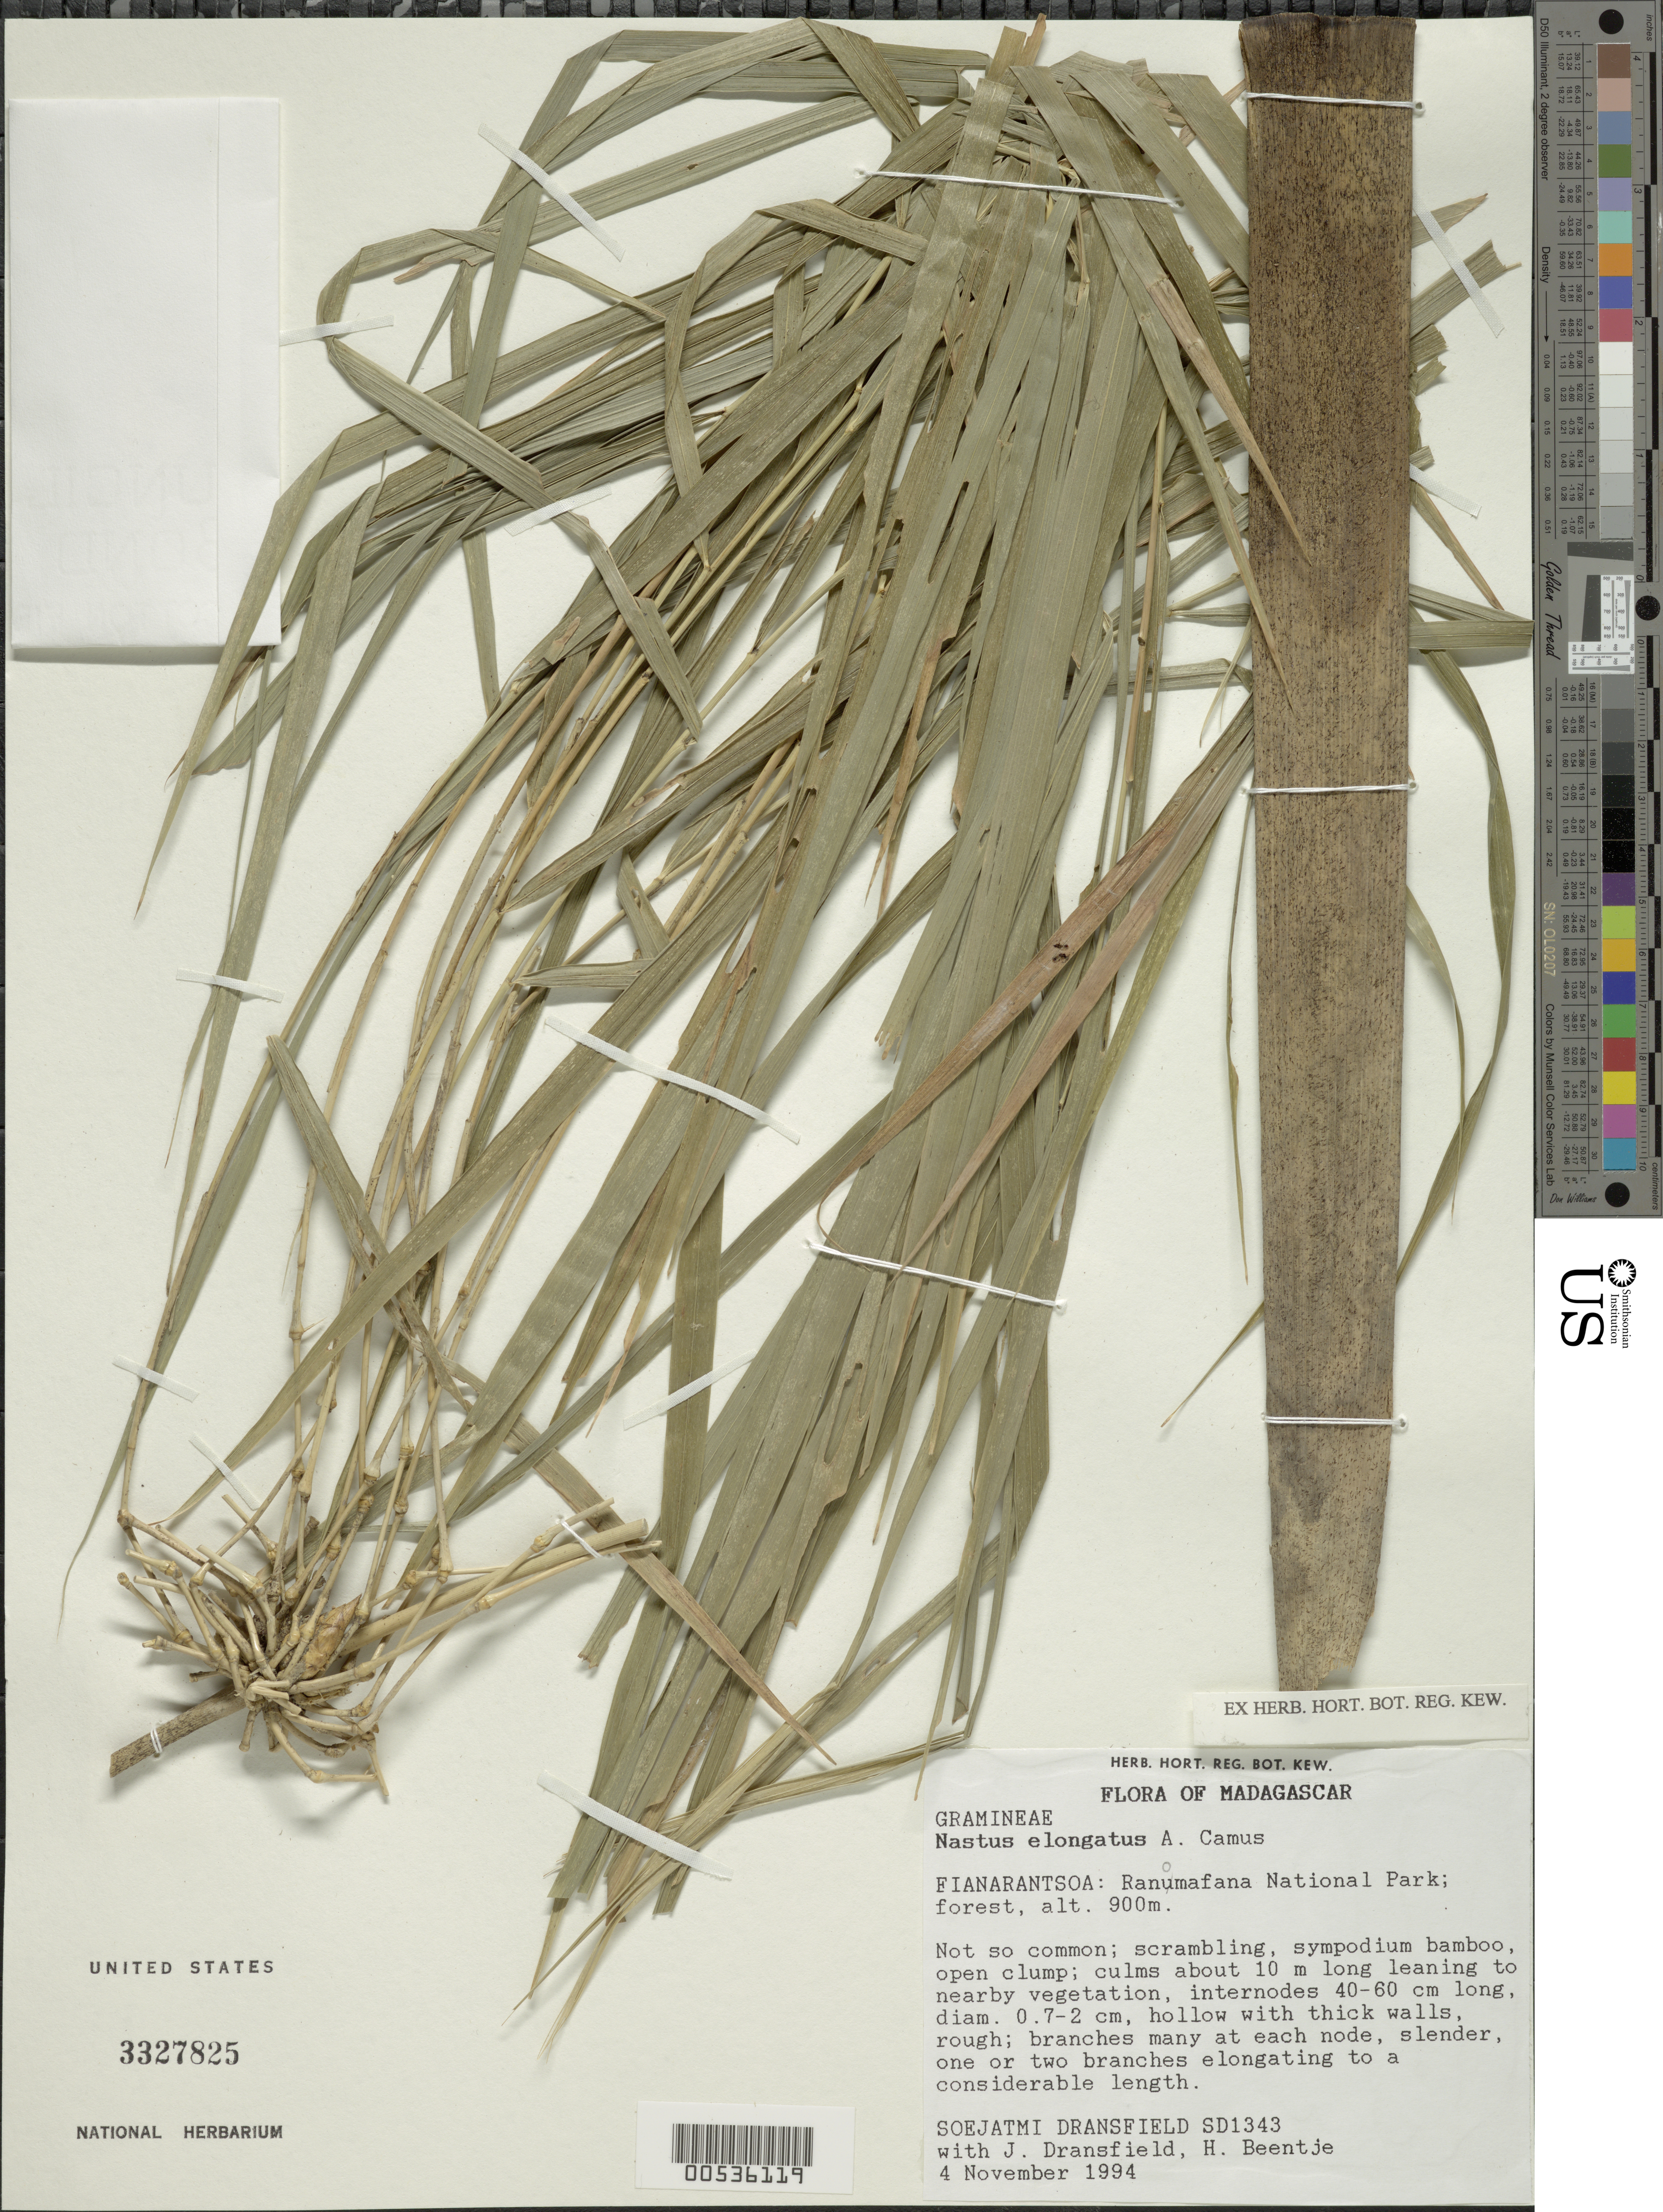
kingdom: Plantae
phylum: Tracheophyta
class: Liliopsida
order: Poales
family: Poaceae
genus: Nastus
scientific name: Nastus elongatus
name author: A. Camus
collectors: S. Dransfield, J. Dransfield & H. J. Beentje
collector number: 1343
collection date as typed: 04 Nov 1994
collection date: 1994-11-04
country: Madagascar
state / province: Haute Matsiatra / Vatovavy Fitovinany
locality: Ranumafana national park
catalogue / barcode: US 3327825